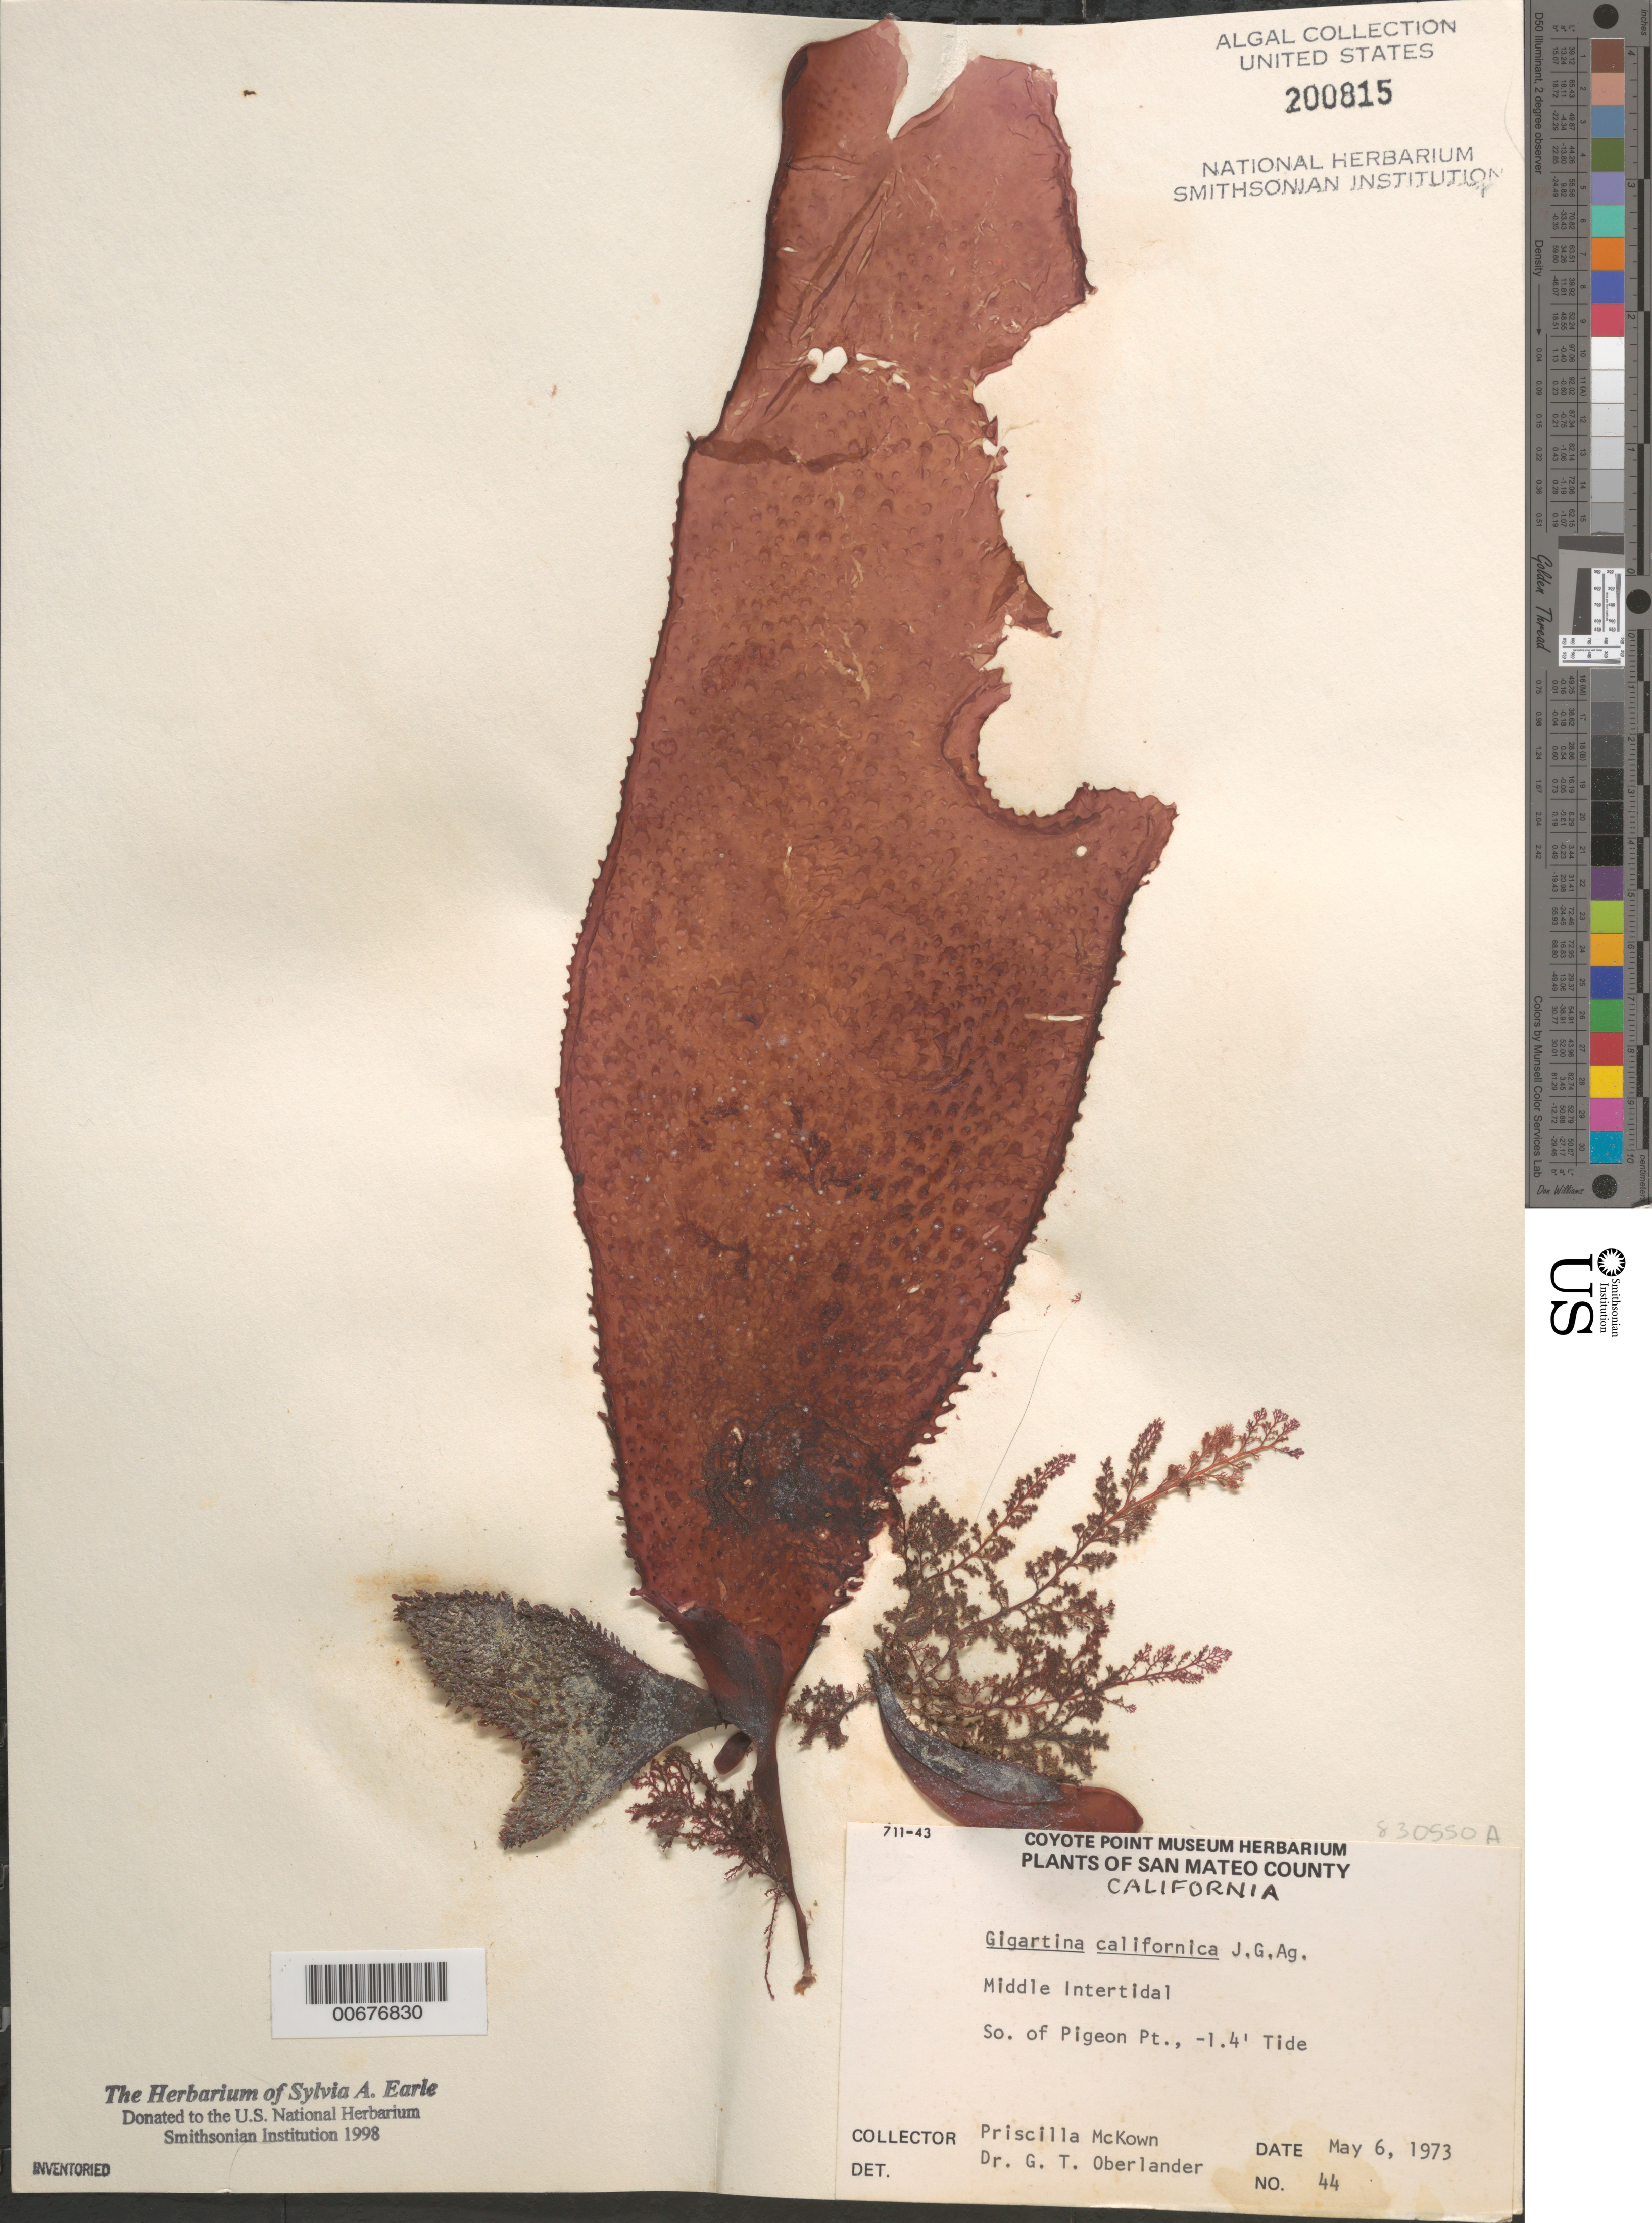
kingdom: Plantae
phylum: Rhodophyta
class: Florideophyceae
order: Gigartinales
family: Gigartinaceae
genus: Chondracanthus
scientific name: Chondracanthus corymbiferus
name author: (Kütz.) Guiry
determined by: Algae name updating Project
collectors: P. McKown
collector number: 44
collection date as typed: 06 May 1973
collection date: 1973-05-06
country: United States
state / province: California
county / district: San Mateo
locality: South of Pigeon Point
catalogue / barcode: US 200815